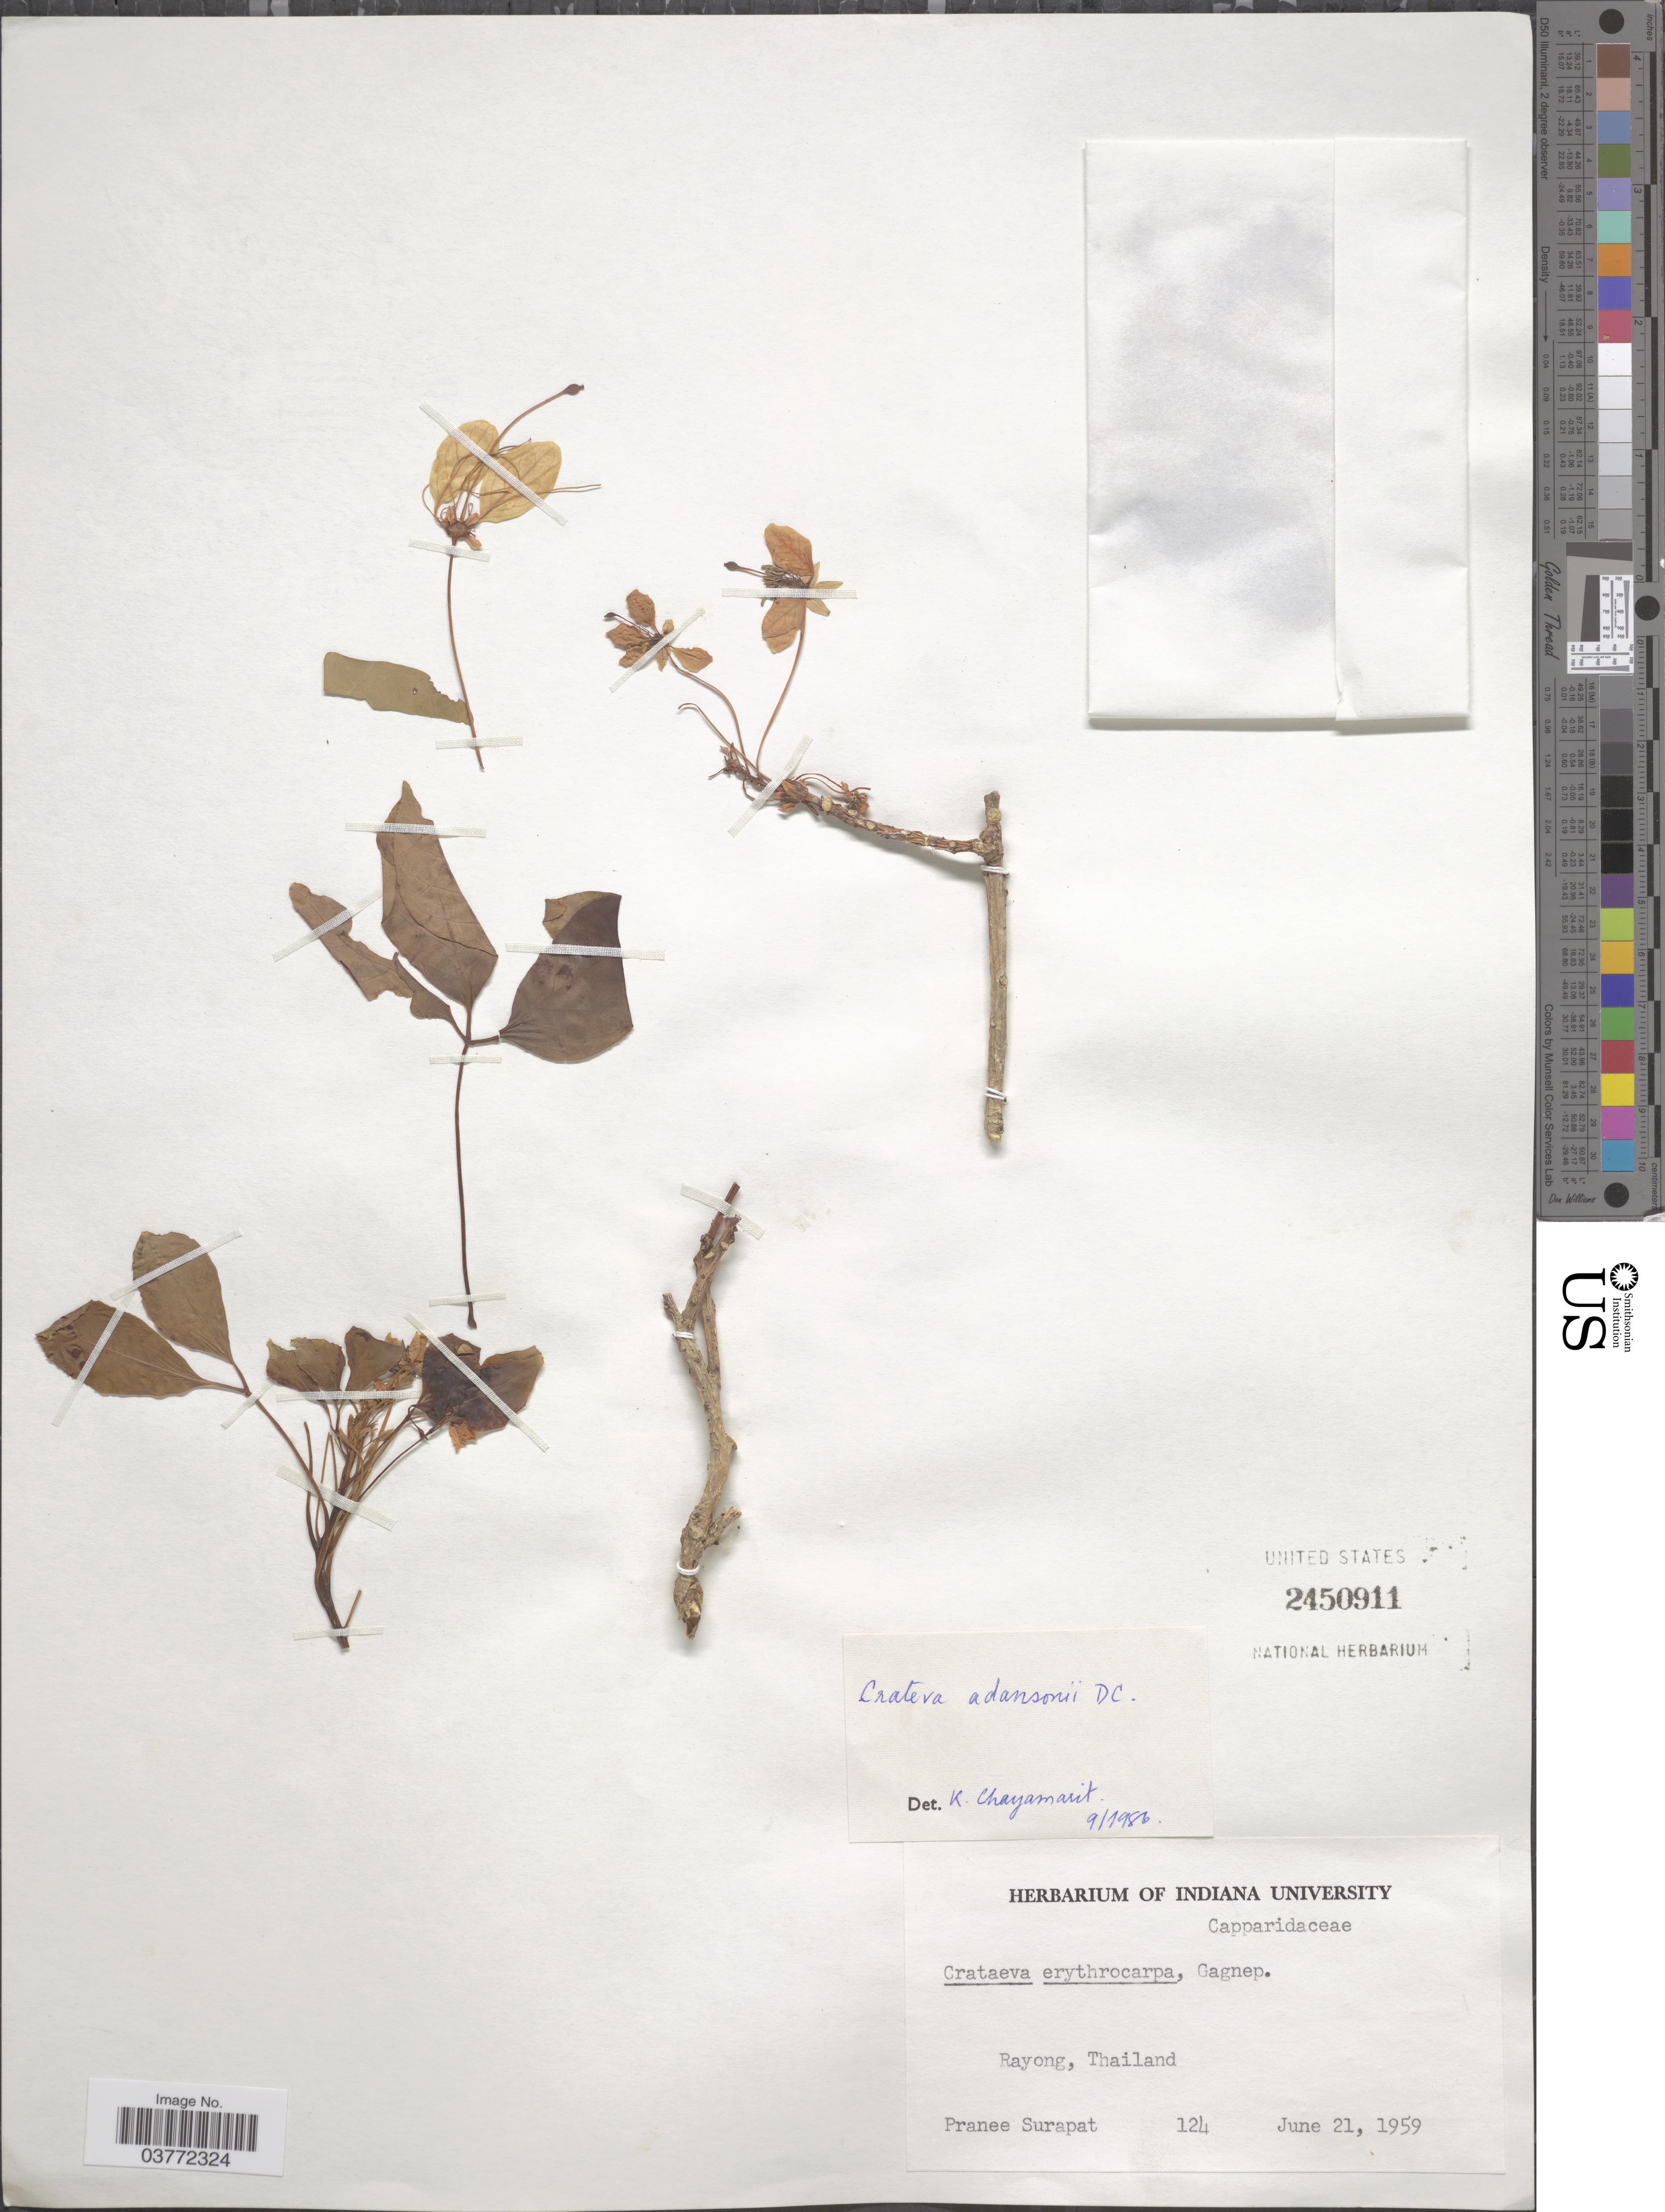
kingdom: Plantae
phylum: Tracheophyta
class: Magnoliopsida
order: Brassicales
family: Capparaceae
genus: Crateva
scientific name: Crateva adansonii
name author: DC.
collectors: P. Surapat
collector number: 124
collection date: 1959-06-21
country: Thailand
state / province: Rayong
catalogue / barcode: US 2450911